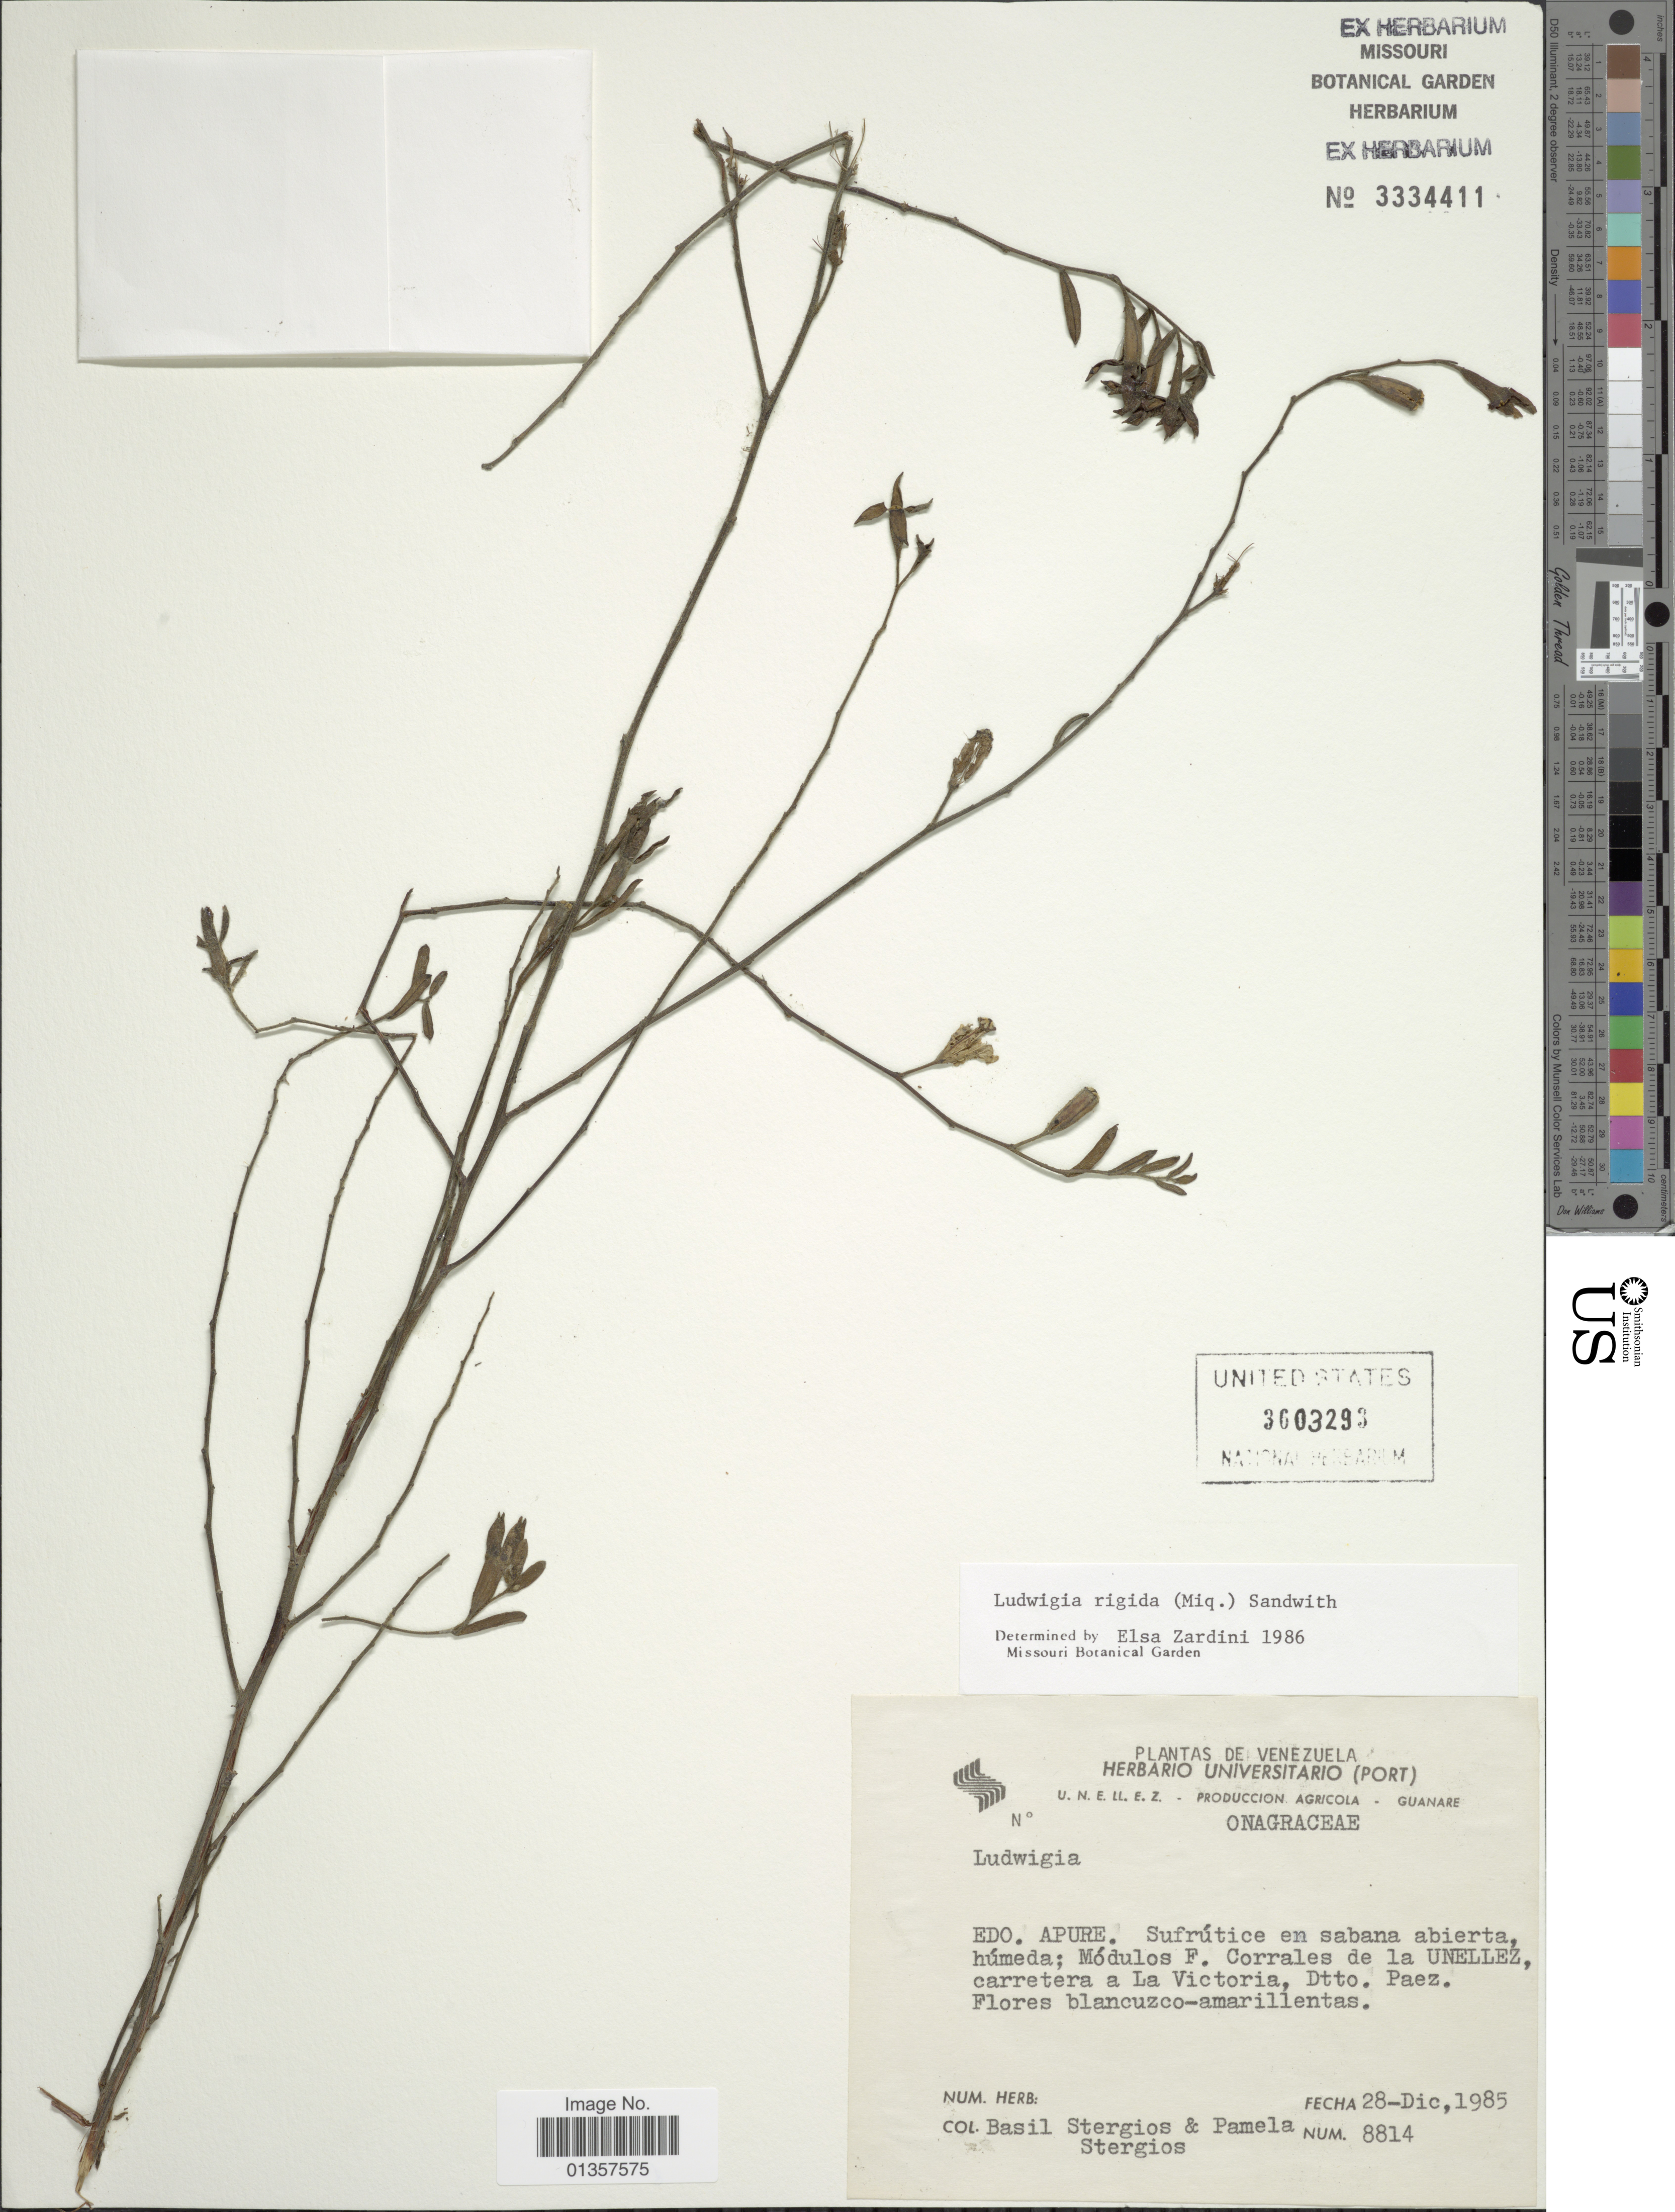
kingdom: Plantae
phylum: Tracheophyta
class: Magnoliopsida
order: Myrtales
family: Onagraceae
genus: Ludwigia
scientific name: Ludwigia rigida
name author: (Miq.) Sandwith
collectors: B. G. Stergios & P. Stergios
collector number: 8814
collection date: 1985-12-28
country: Venezuela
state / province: Apure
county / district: Paez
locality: Módulos F. Corrales de la UNELLEZ carrtera a La Victoria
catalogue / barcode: US 3603293